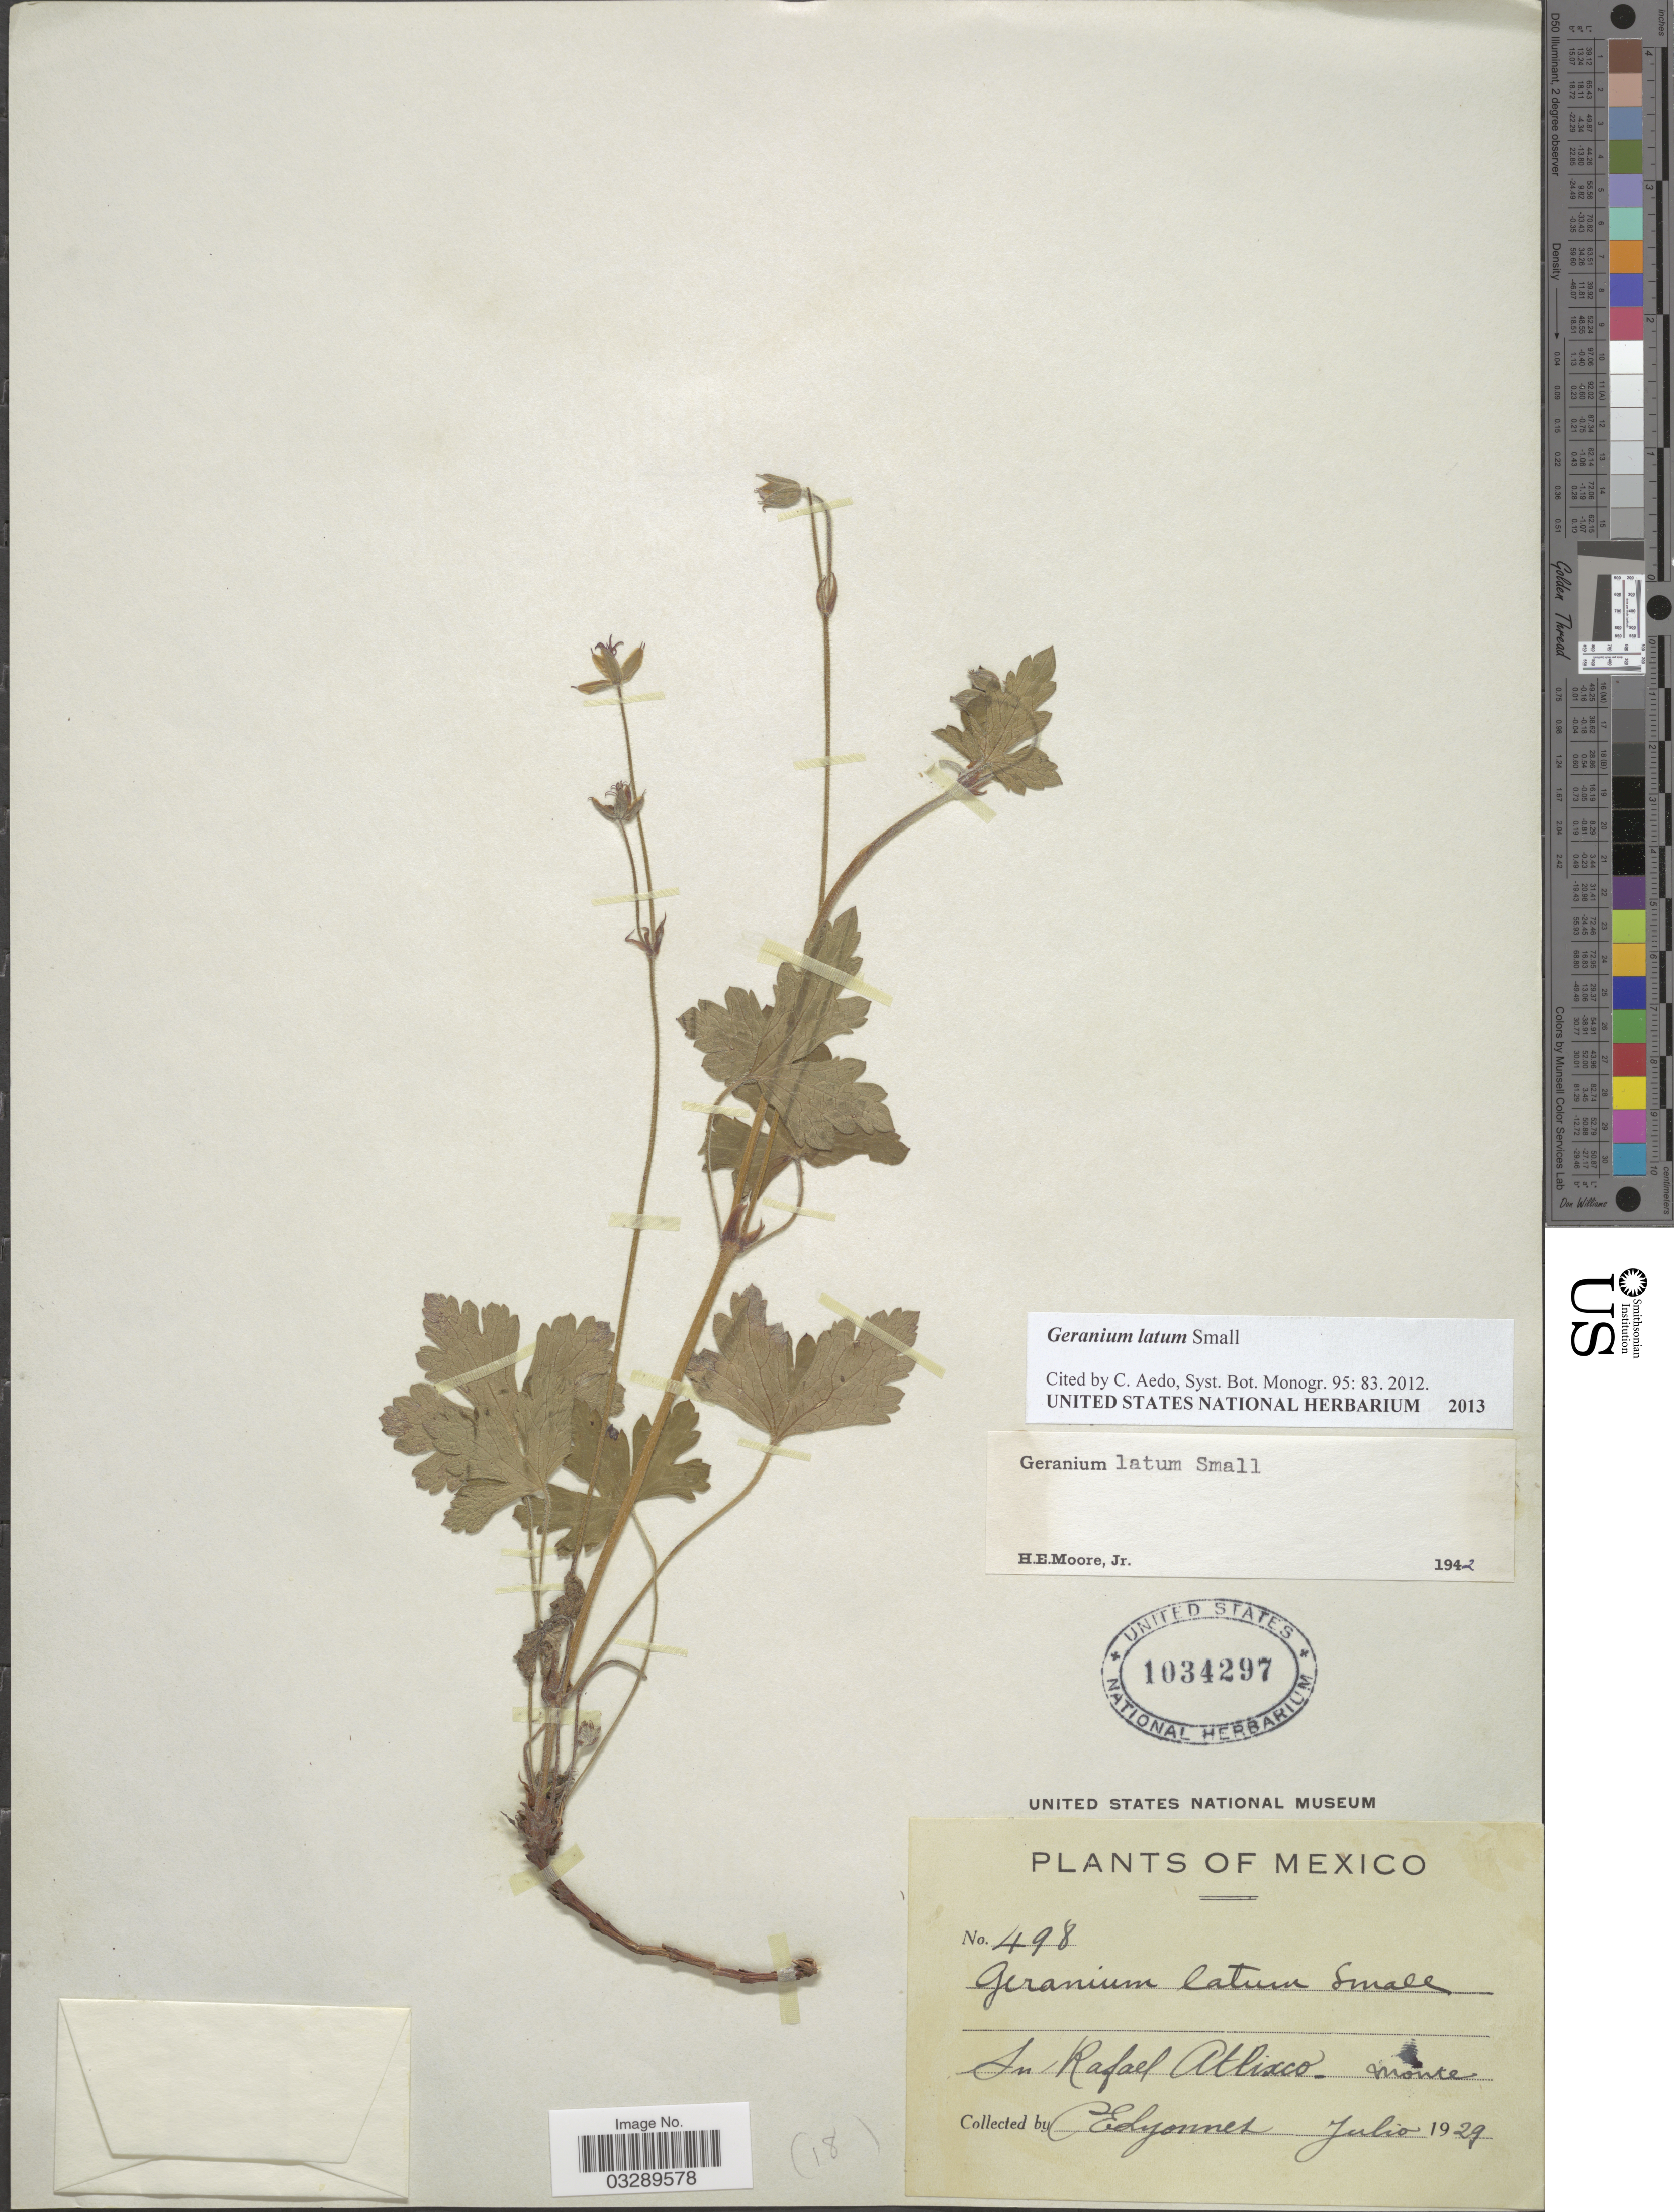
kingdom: Plantae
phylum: Tracheophyta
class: Magnoliopsida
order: Geraniales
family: Geraniaceae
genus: Geranium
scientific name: Geranium latum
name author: Small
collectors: C. Lyonnet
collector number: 498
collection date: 1929-07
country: Mexico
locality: Sn Rafael Atlixco - Monte.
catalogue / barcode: US 1034297